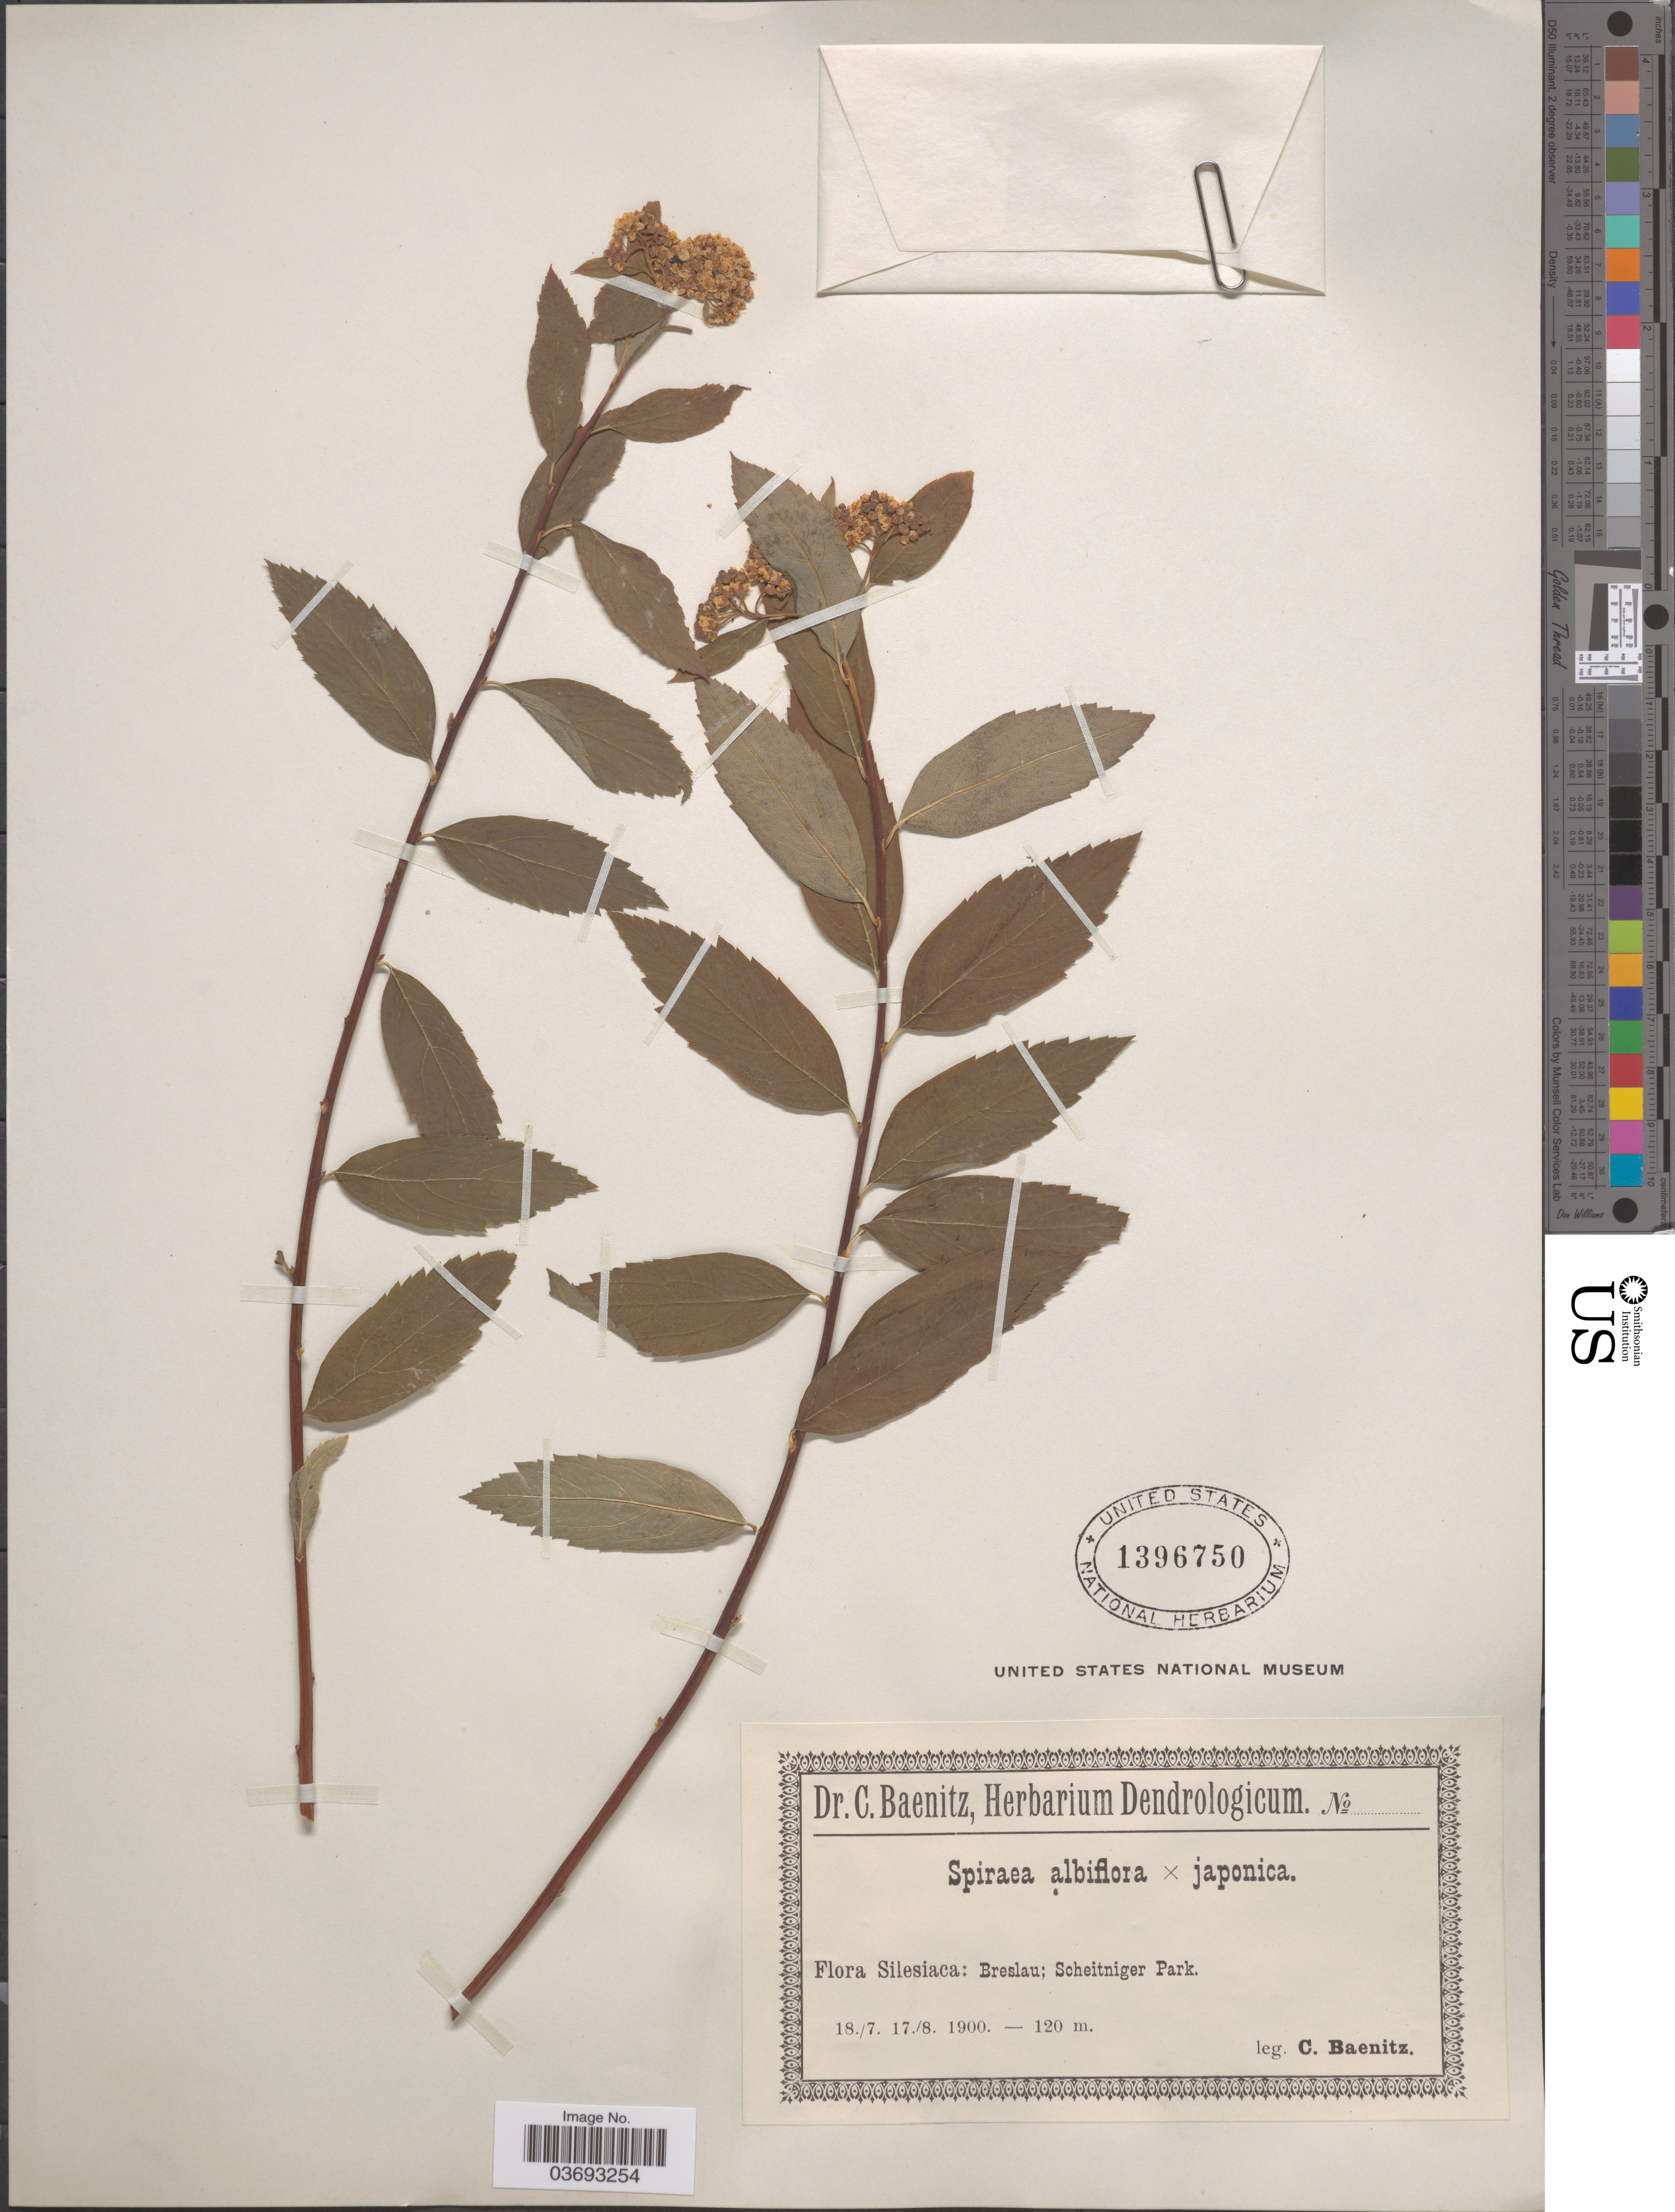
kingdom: Plantae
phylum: Tracheophyta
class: Magnoliopsida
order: Rosales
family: Rosaceae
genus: Spiraea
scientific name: Spiraea albiflora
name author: C.K. Schneid.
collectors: C. G. Baenitz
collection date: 1900-07-18/1900-08-17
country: Poland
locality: Silesiaca: Breslau; Scheitniger Park.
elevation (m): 120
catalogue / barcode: US 1396750